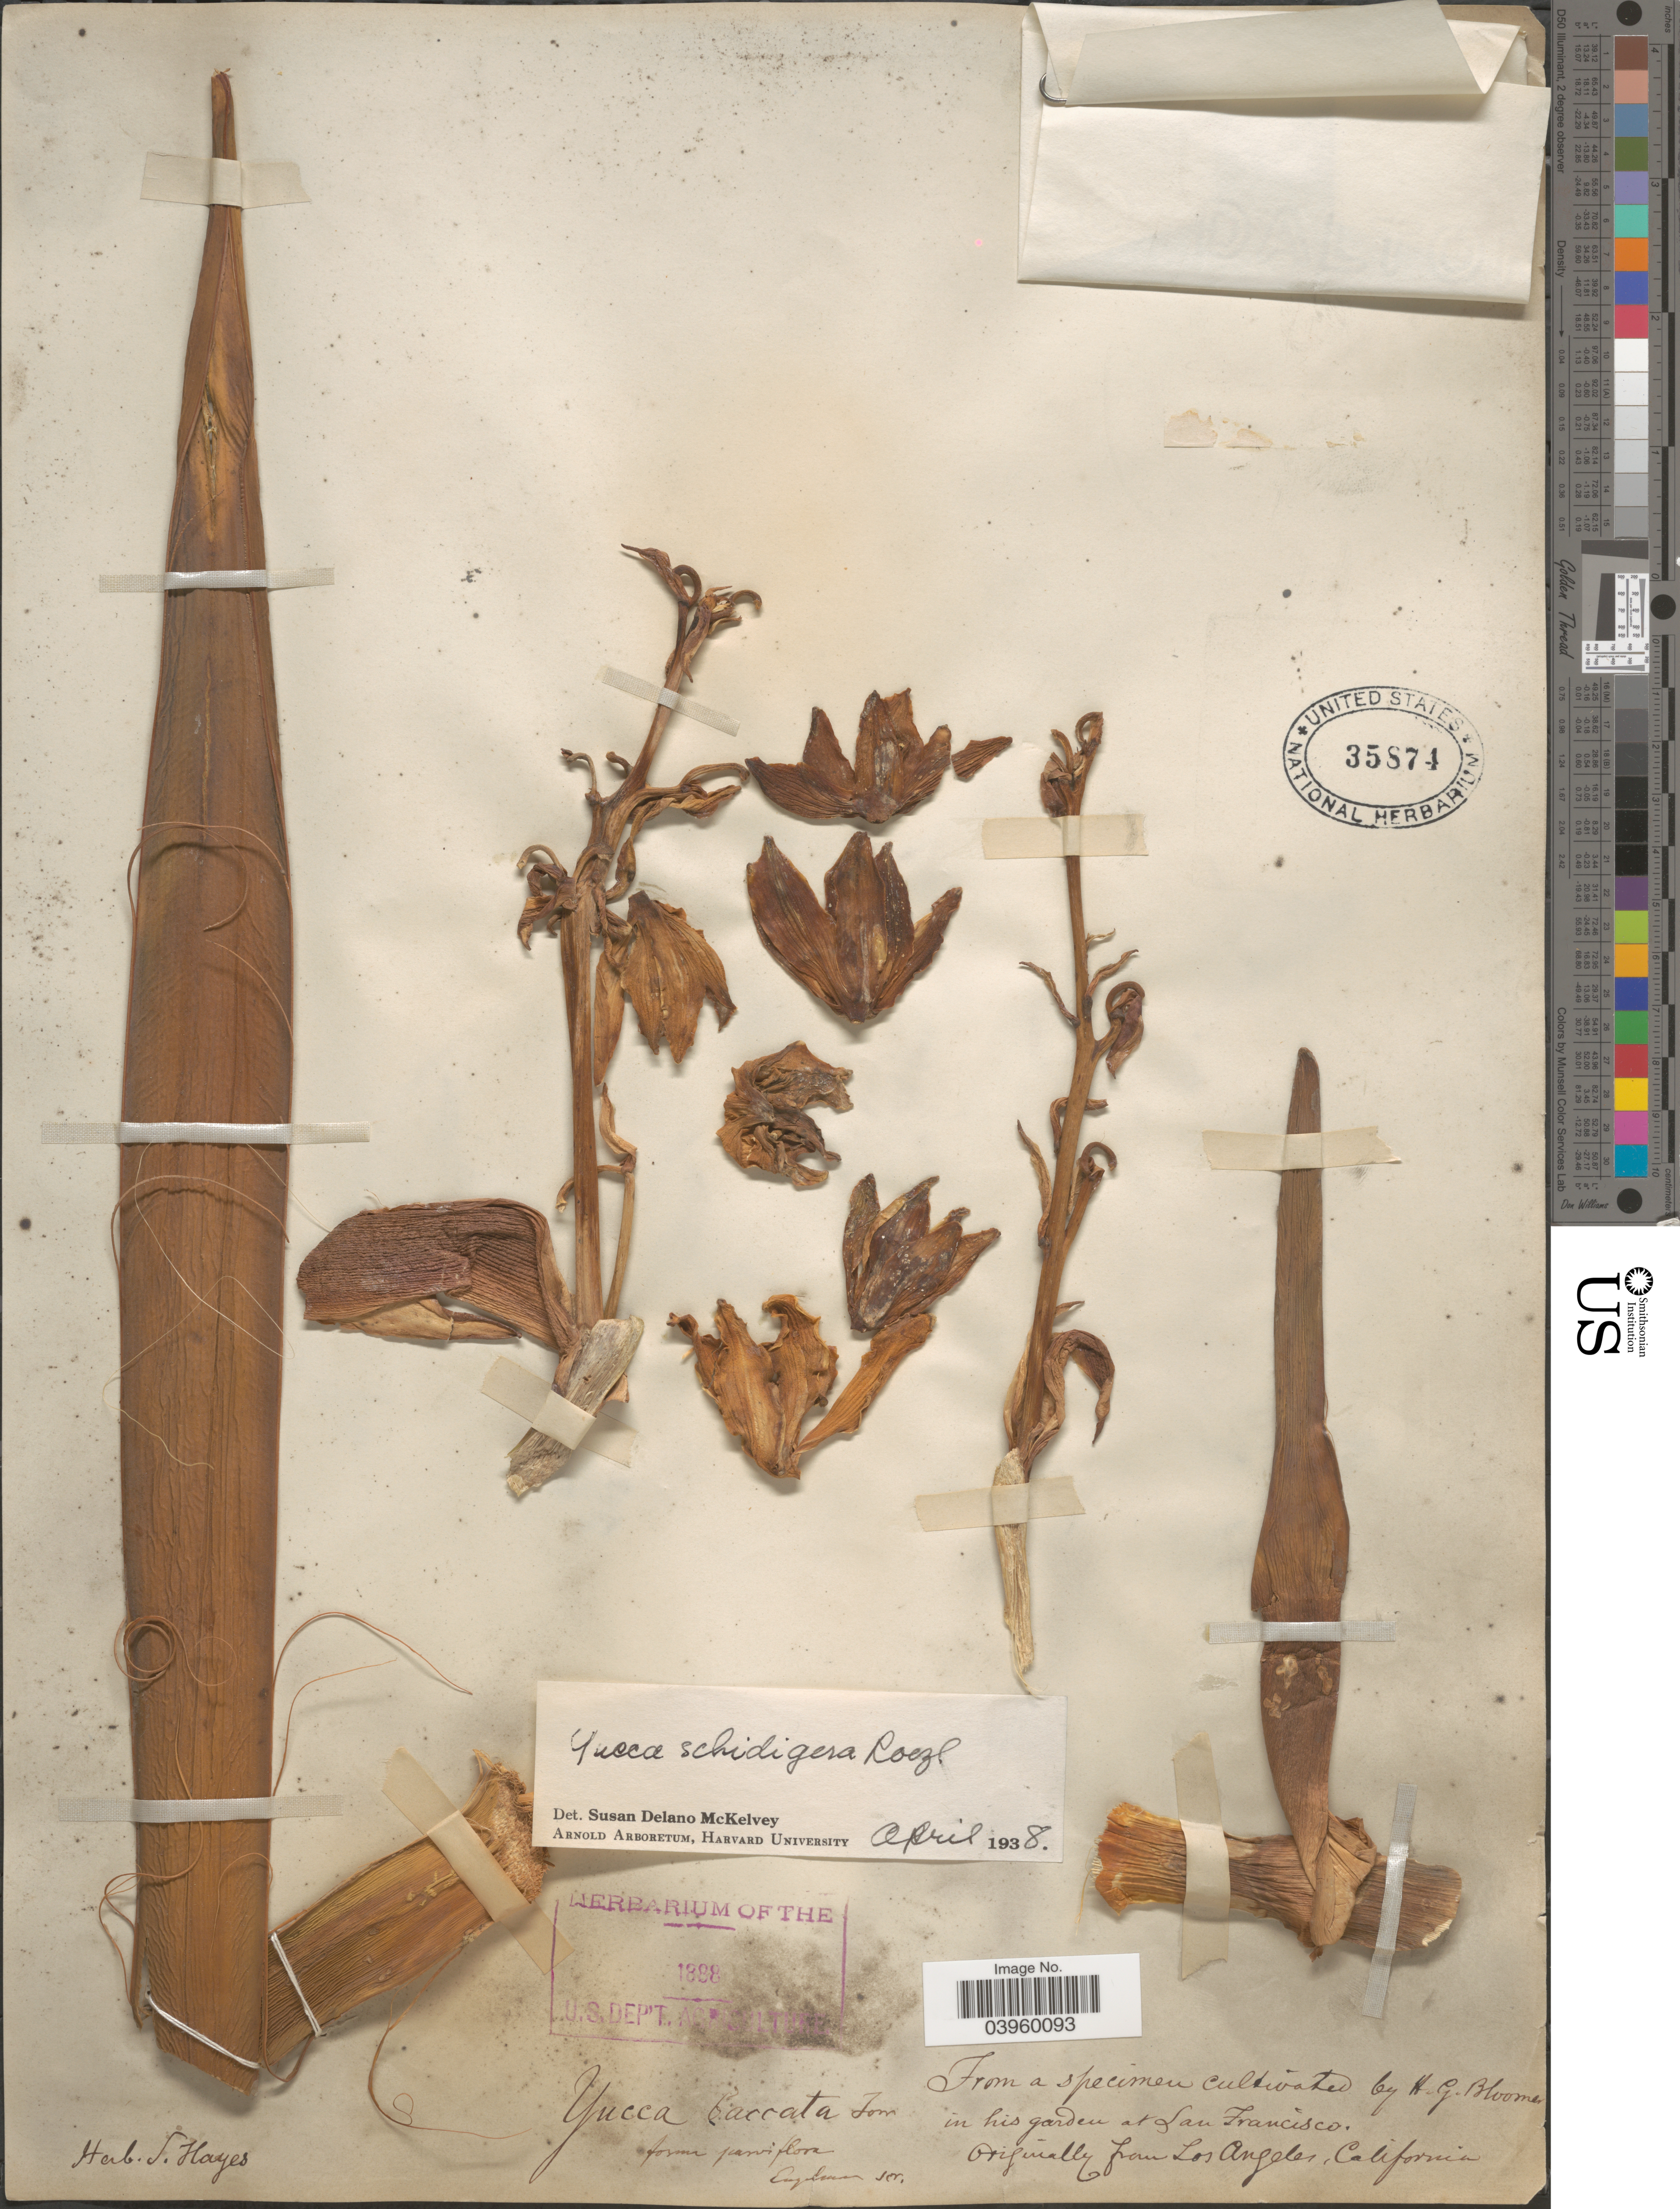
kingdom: Plantae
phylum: Tracheophyta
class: Liliopsida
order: Asparagales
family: Asparagaceae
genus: Yucca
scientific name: Yucca schidigera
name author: Roezl ex Ortgies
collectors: H. Bloomer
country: United States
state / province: California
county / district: San Francisco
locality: In his garden at San Francisco.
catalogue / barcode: US 35874